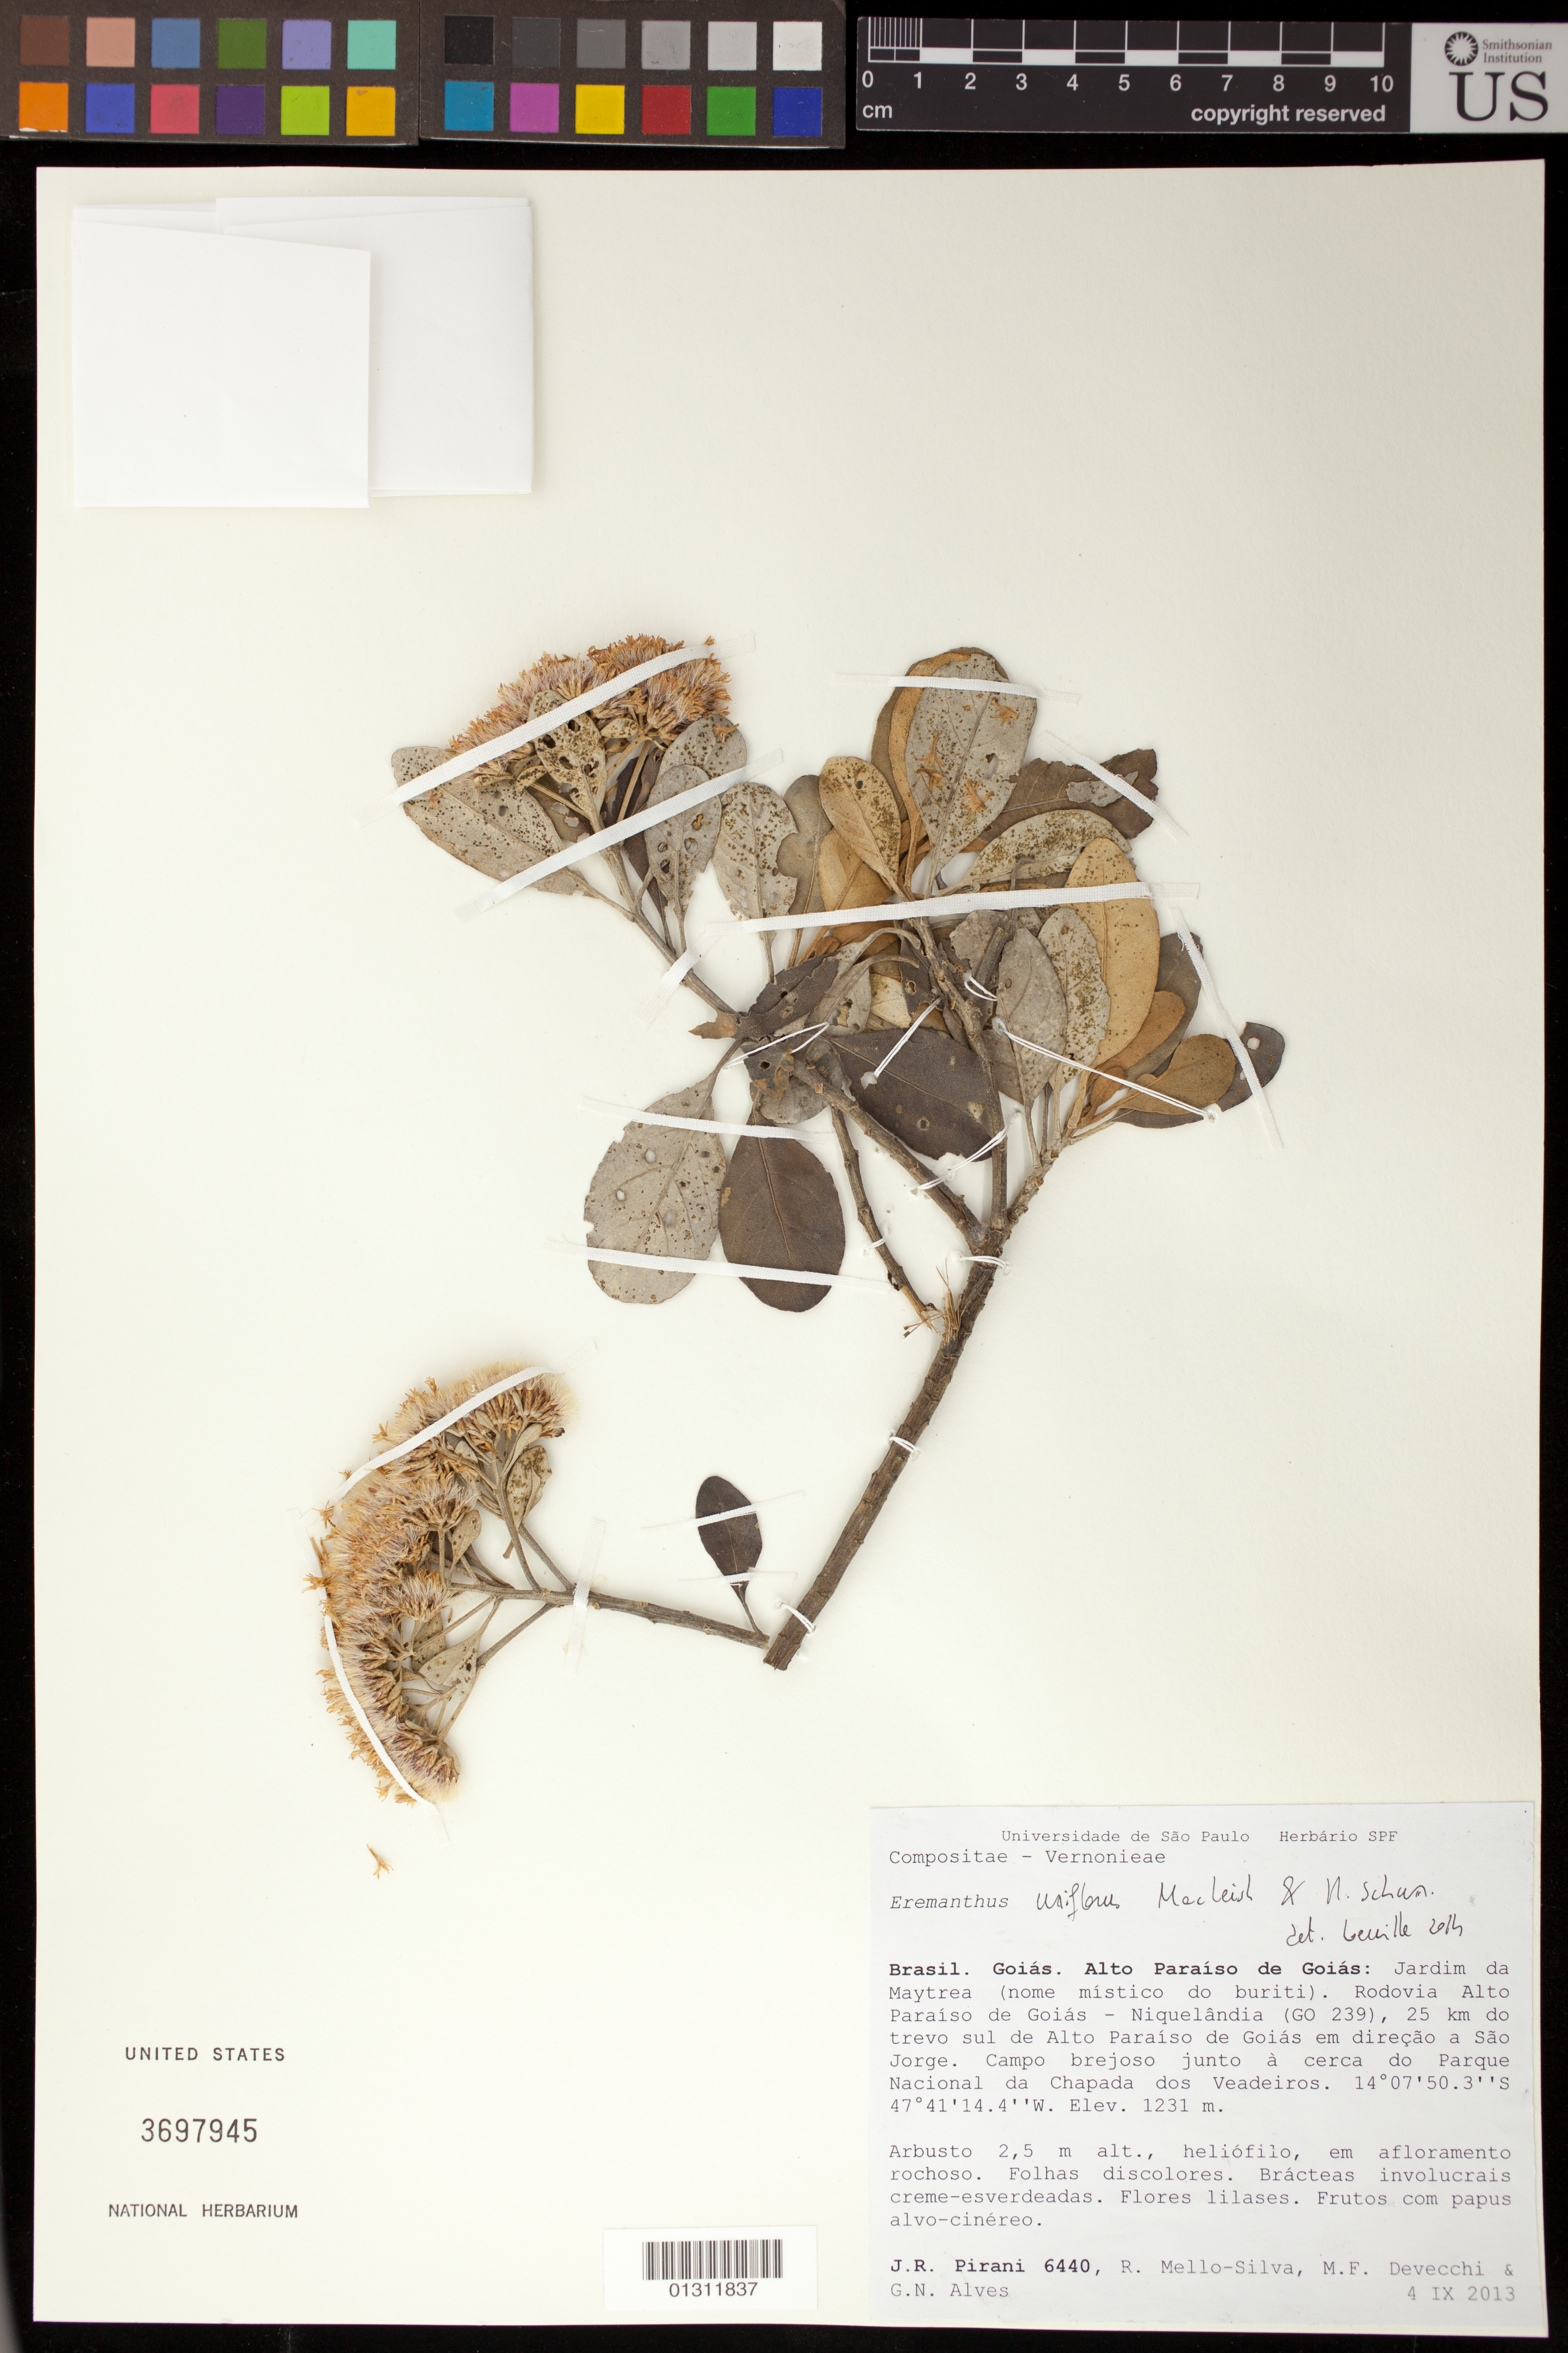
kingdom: Plantae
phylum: Tracheophyta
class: Magnoliopsida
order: Asterales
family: Asteraceae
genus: Eremanthus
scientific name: Eremanthus uniflorus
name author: MacLeish & H. Schumach.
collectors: J. R. Pirani, R. Mello-Silva, M. Devecchi & G. Alves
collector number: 6440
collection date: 2013-09-04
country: Brazil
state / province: Goiás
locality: Alto Paraiso de Goias: Jardim da Maytrea. Rodovia Alto Paraiso de Goias- Niguelandia (GO 239), 25 km do trevo sul de Alto Paraiso de Goias em direcao s Sao Jorge.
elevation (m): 1231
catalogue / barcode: US 3697945